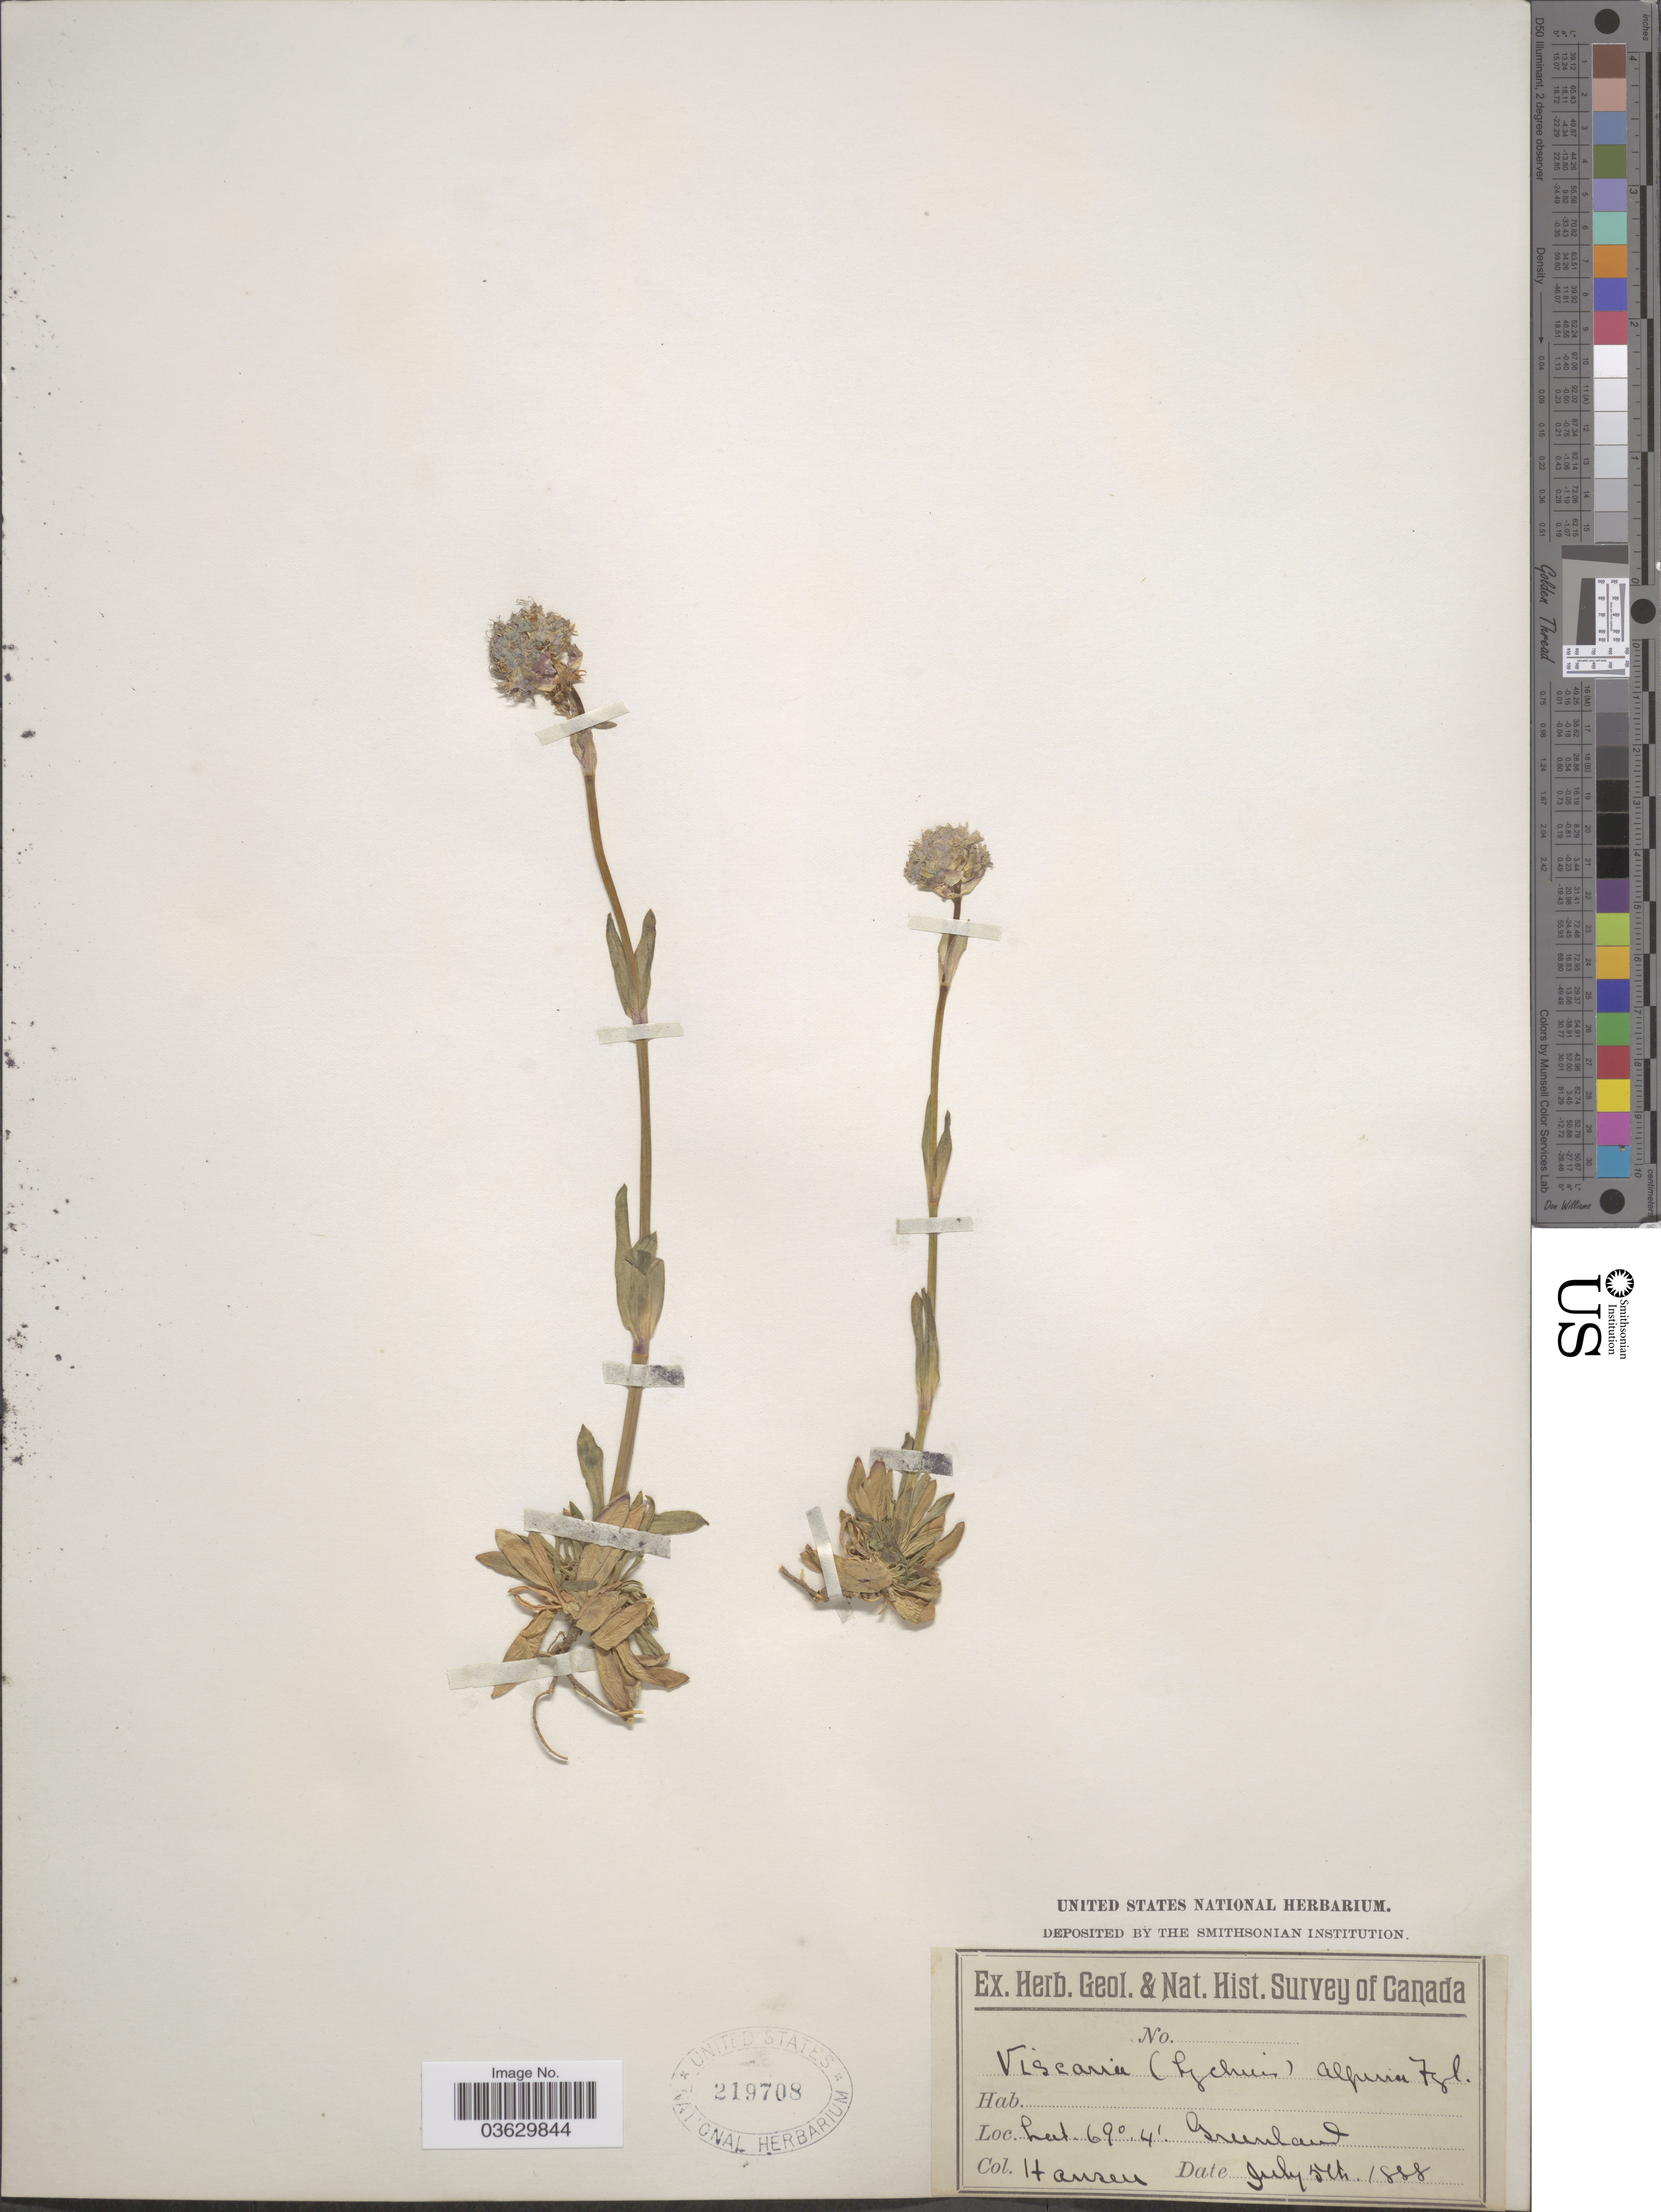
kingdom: Plantae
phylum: Tracheophyta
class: Magnoliopsida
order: Caryophyllales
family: Caryophyllaceae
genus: Viscaria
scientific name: Viscaria alpina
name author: (L.) G. Don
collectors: -. Hansen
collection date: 1888-07-05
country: Greenland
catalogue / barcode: US 219708